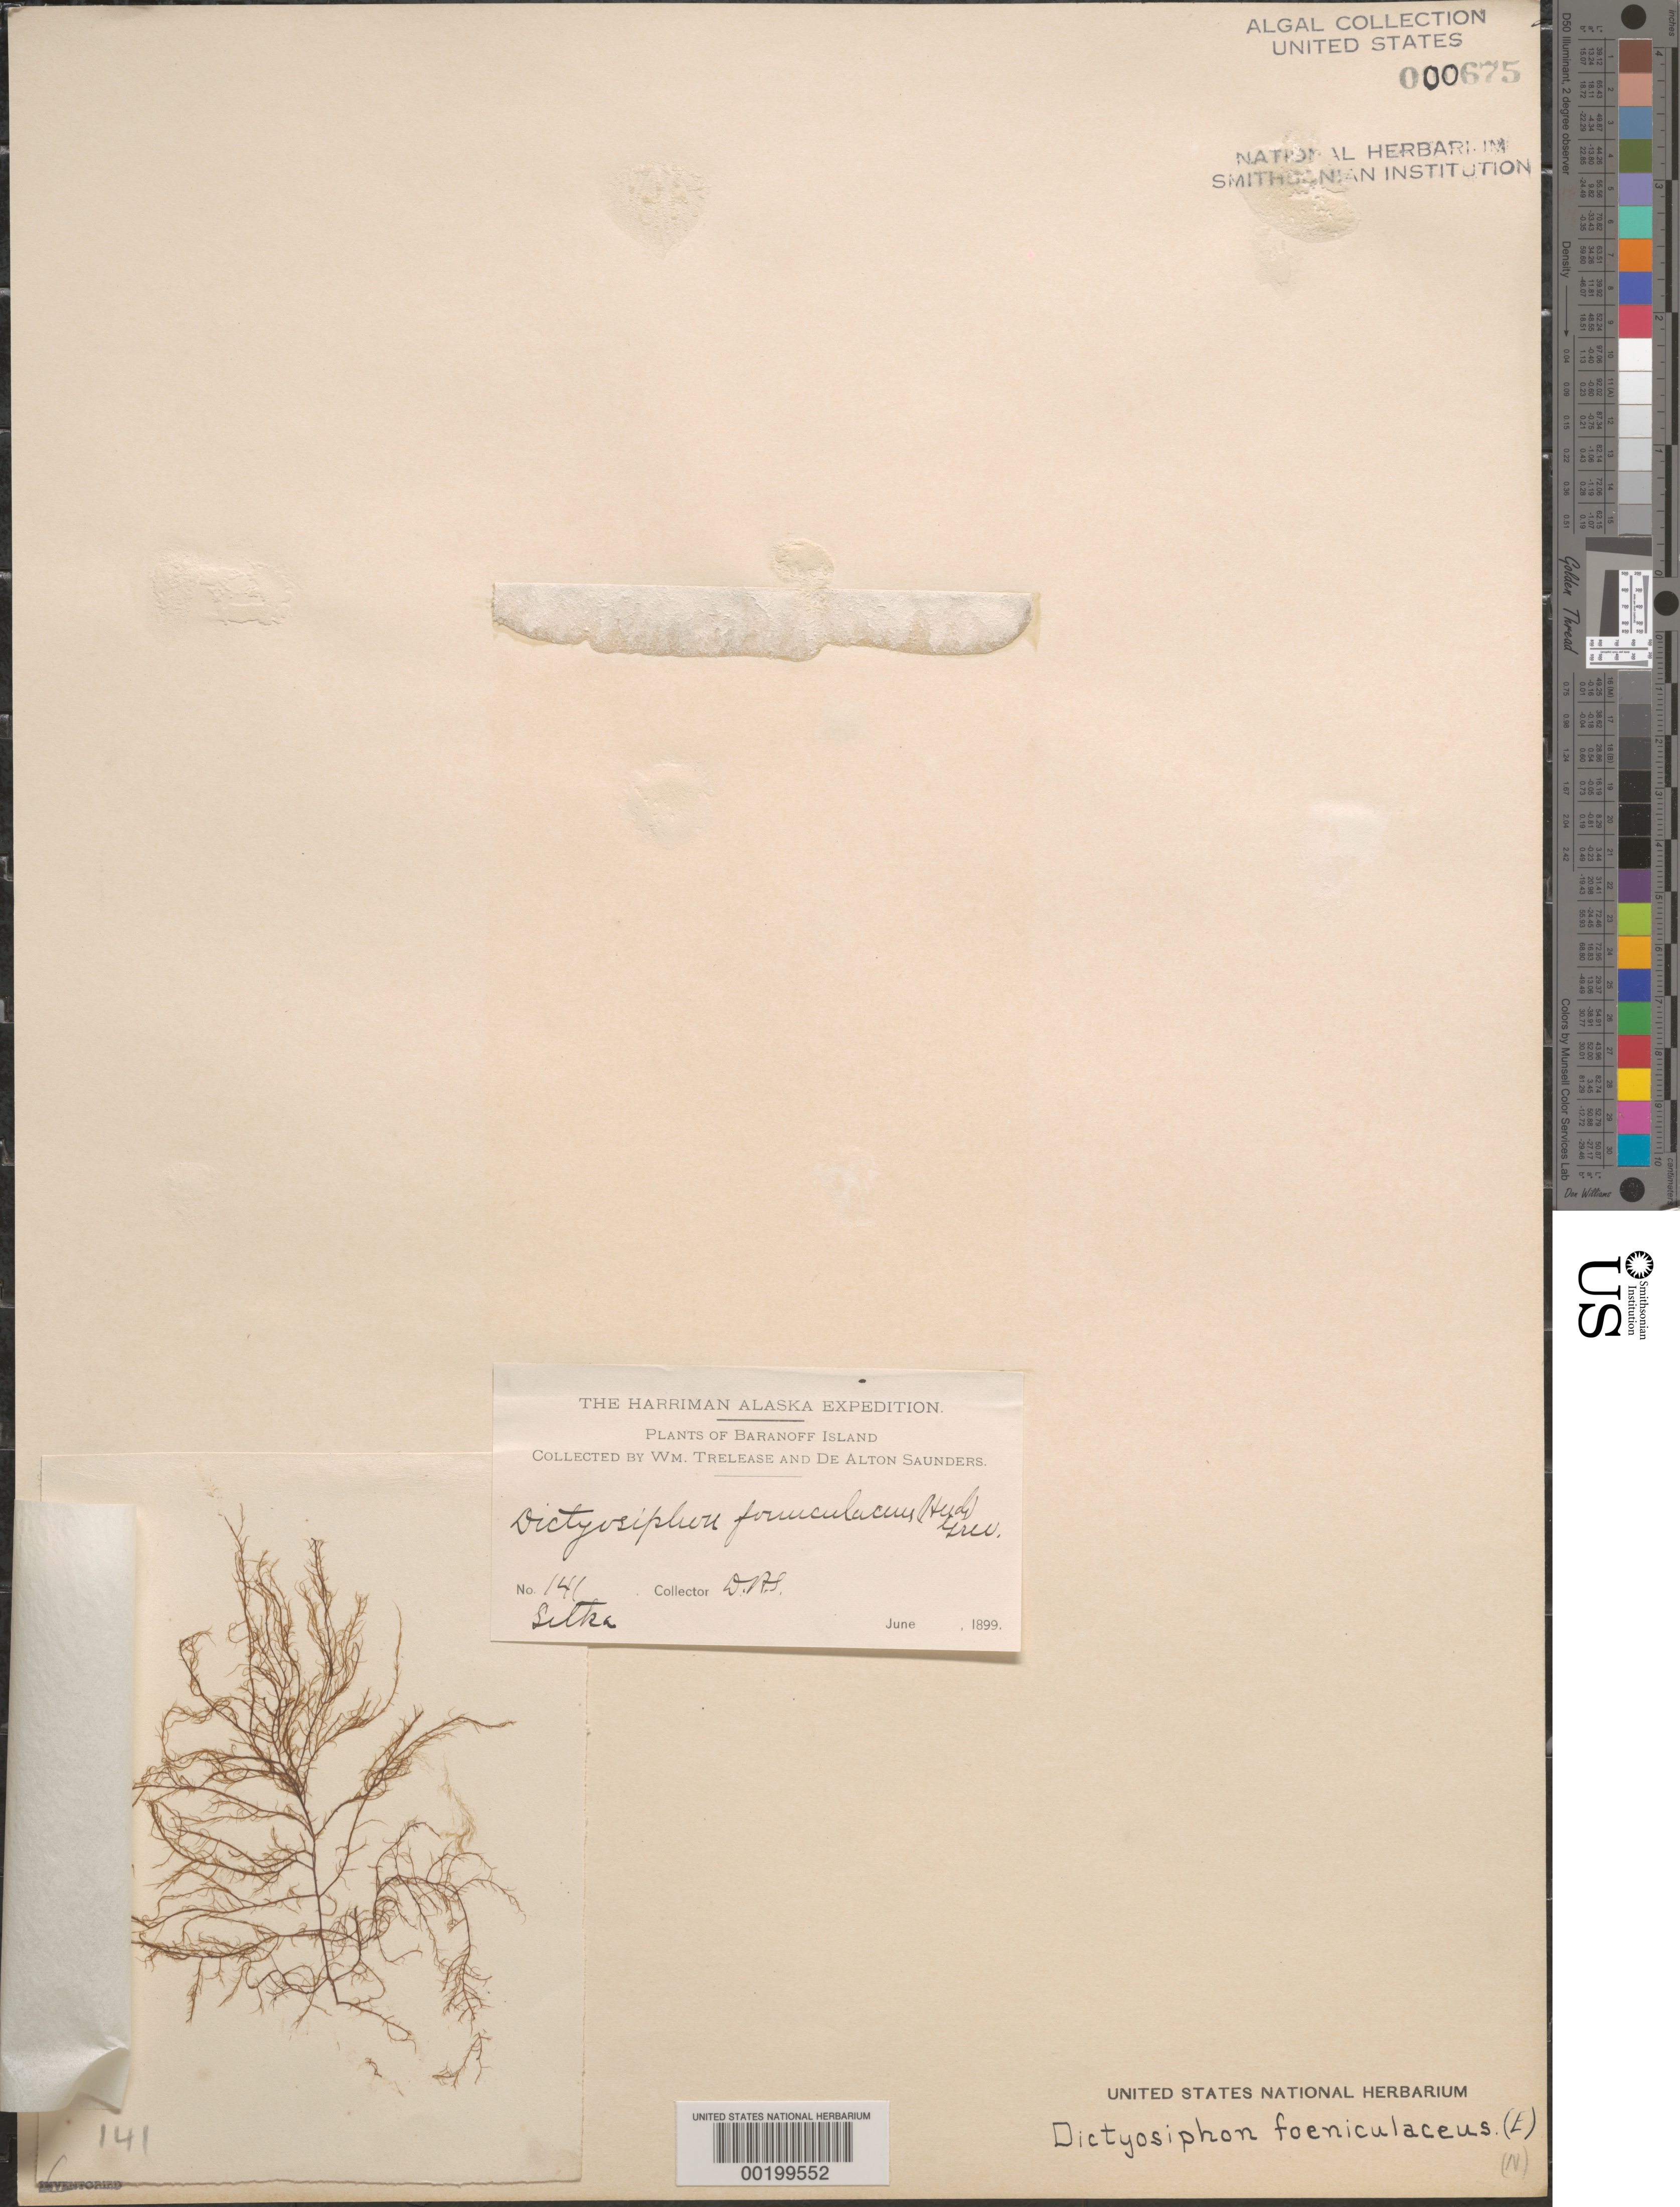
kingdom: Chromista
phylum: Ochrophyta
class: Phaeophyceae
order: Dictyosiphonales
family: Dictyosiphonaceae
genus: Dictyosiphon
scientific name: Dictyosiphon foeniculaceus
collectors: D. Saunders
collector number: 141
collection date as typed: Jun 1899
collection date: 1899-06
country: United States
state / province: Alaska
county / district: Sitka Division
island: Baranof Island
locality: Sitka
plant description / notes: Harriman Alaska Expedition, 1899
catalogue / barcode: US 675